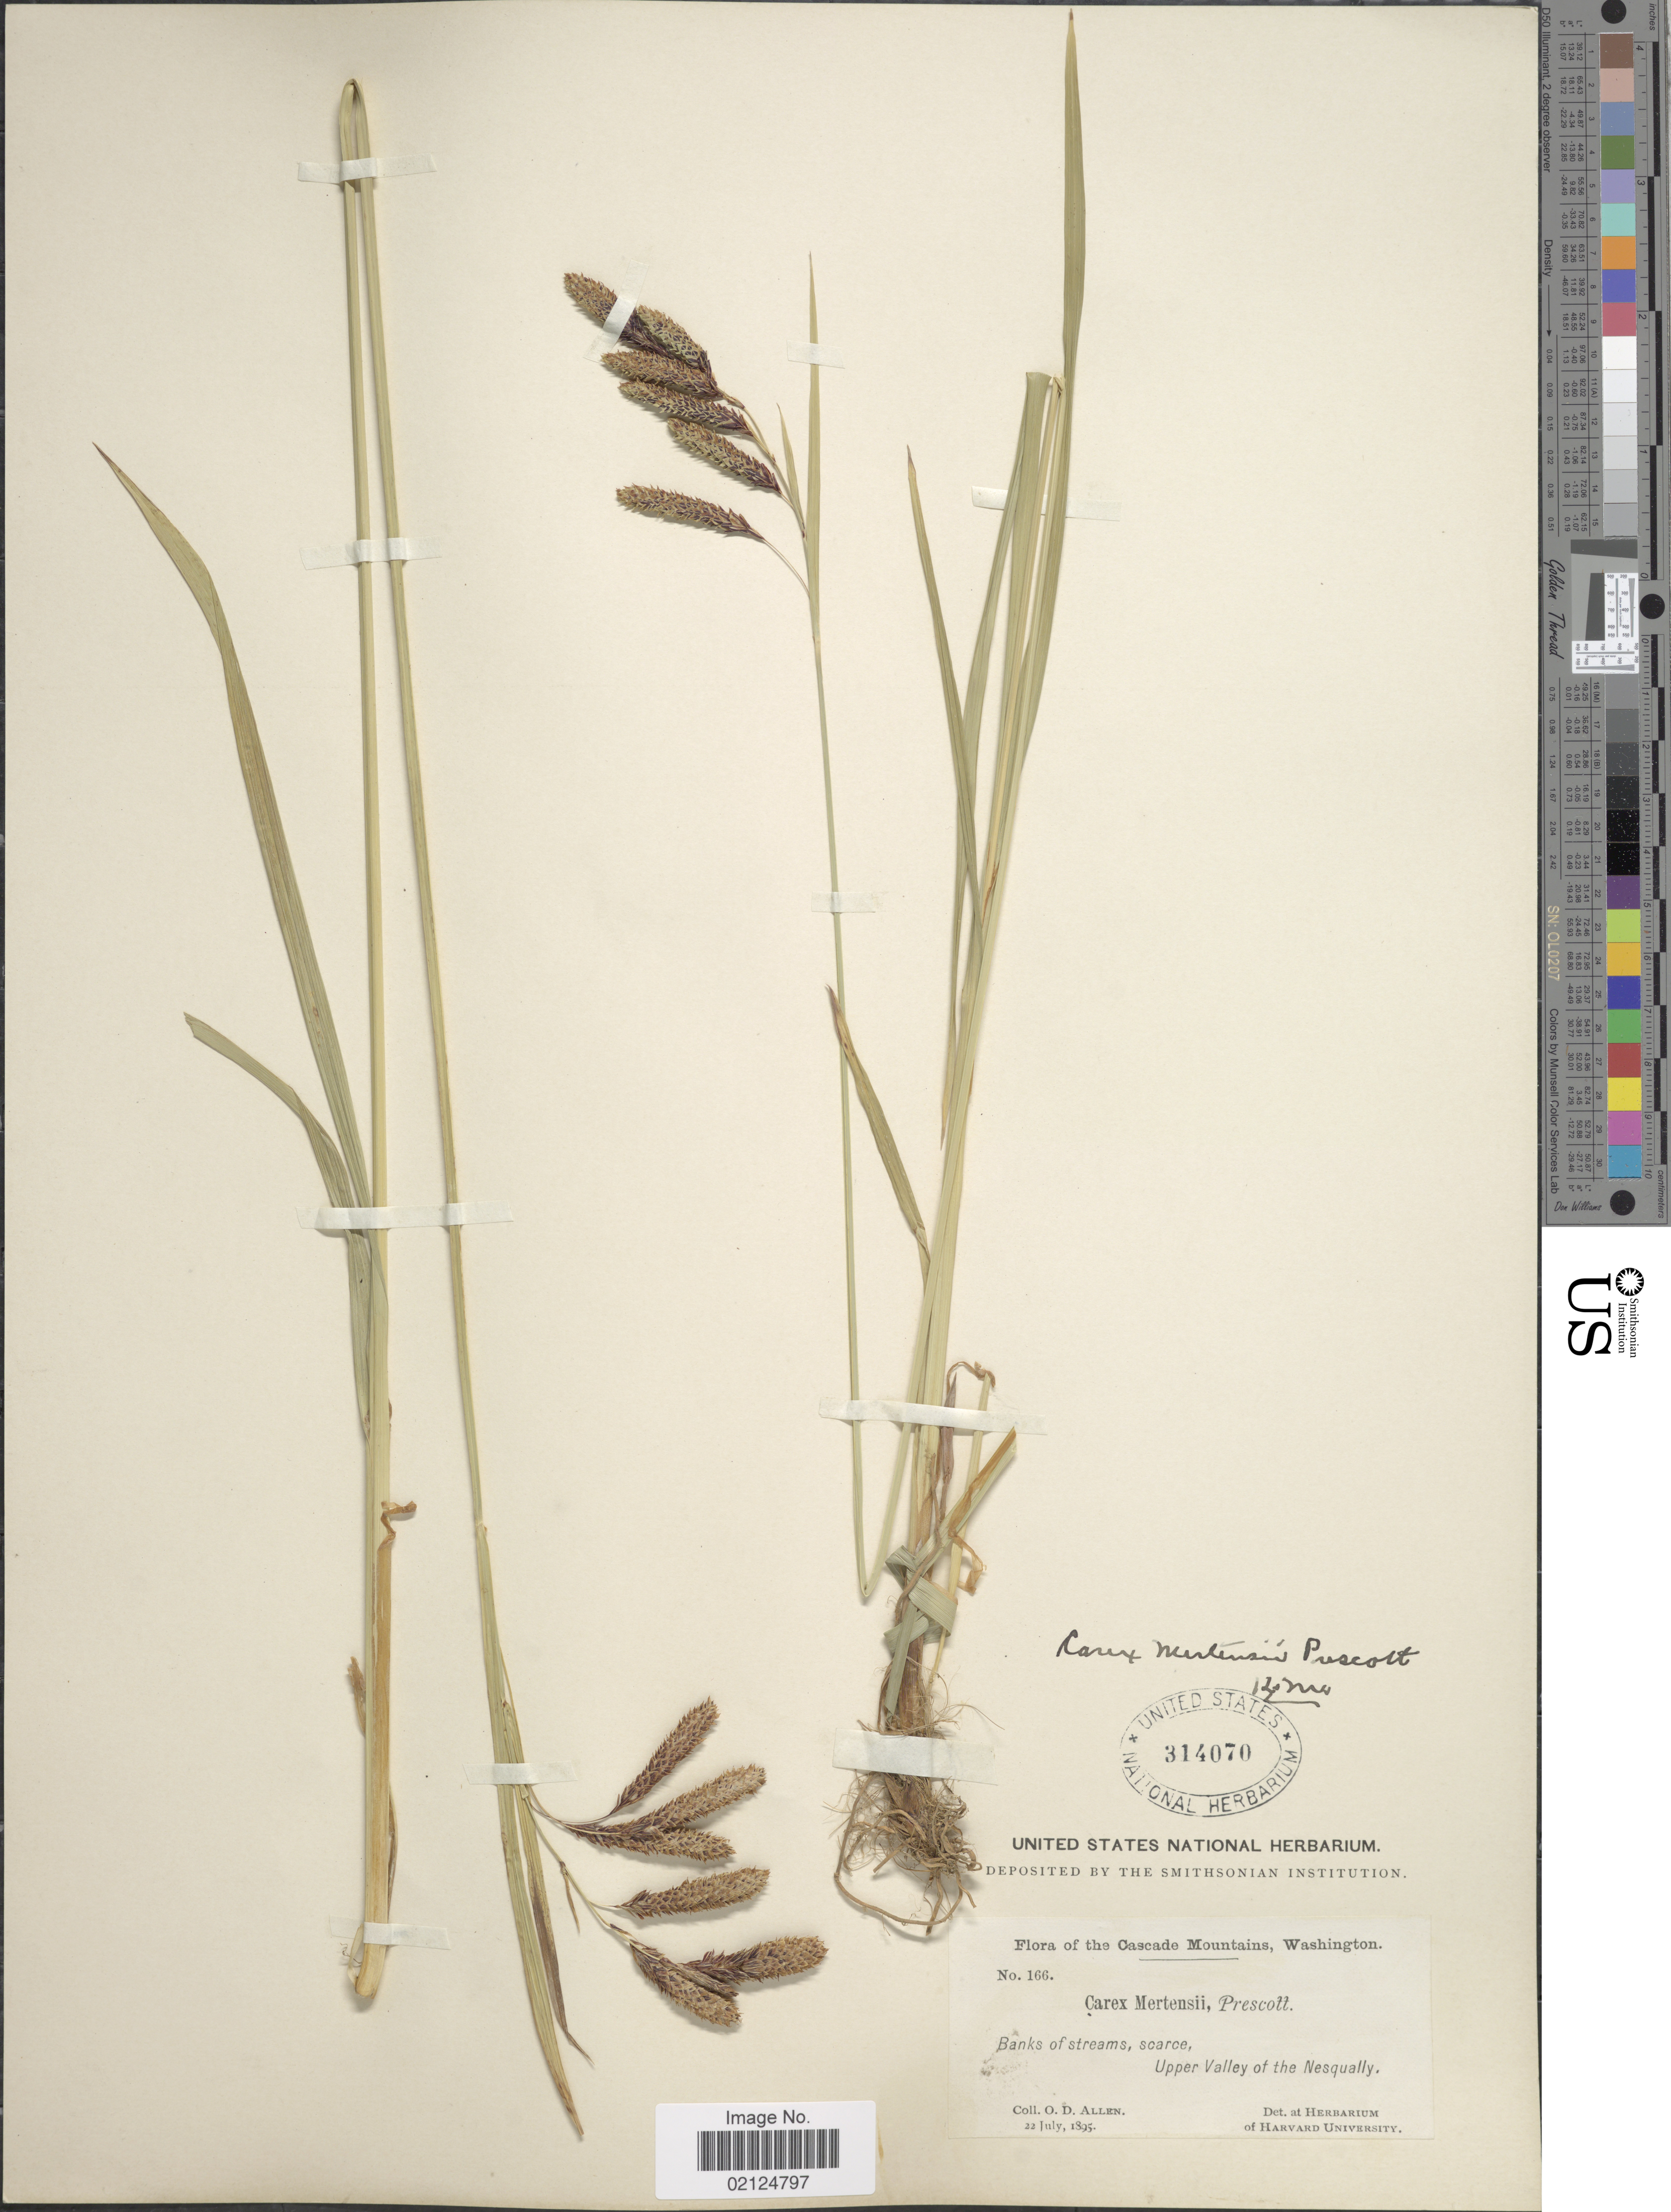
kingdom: Plantae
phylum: Tracheophyta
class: Liliopsida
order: Poales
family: Cyperaceae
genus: Carex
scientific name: Carex mertensii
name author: J.D. Prescott ex Bong.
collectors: O. D. Allen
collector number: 166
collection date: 1895-07-22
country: United States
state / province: Washington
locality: Cascade Mountains, Upper Valley of the Nesqually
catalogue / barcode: US 314070